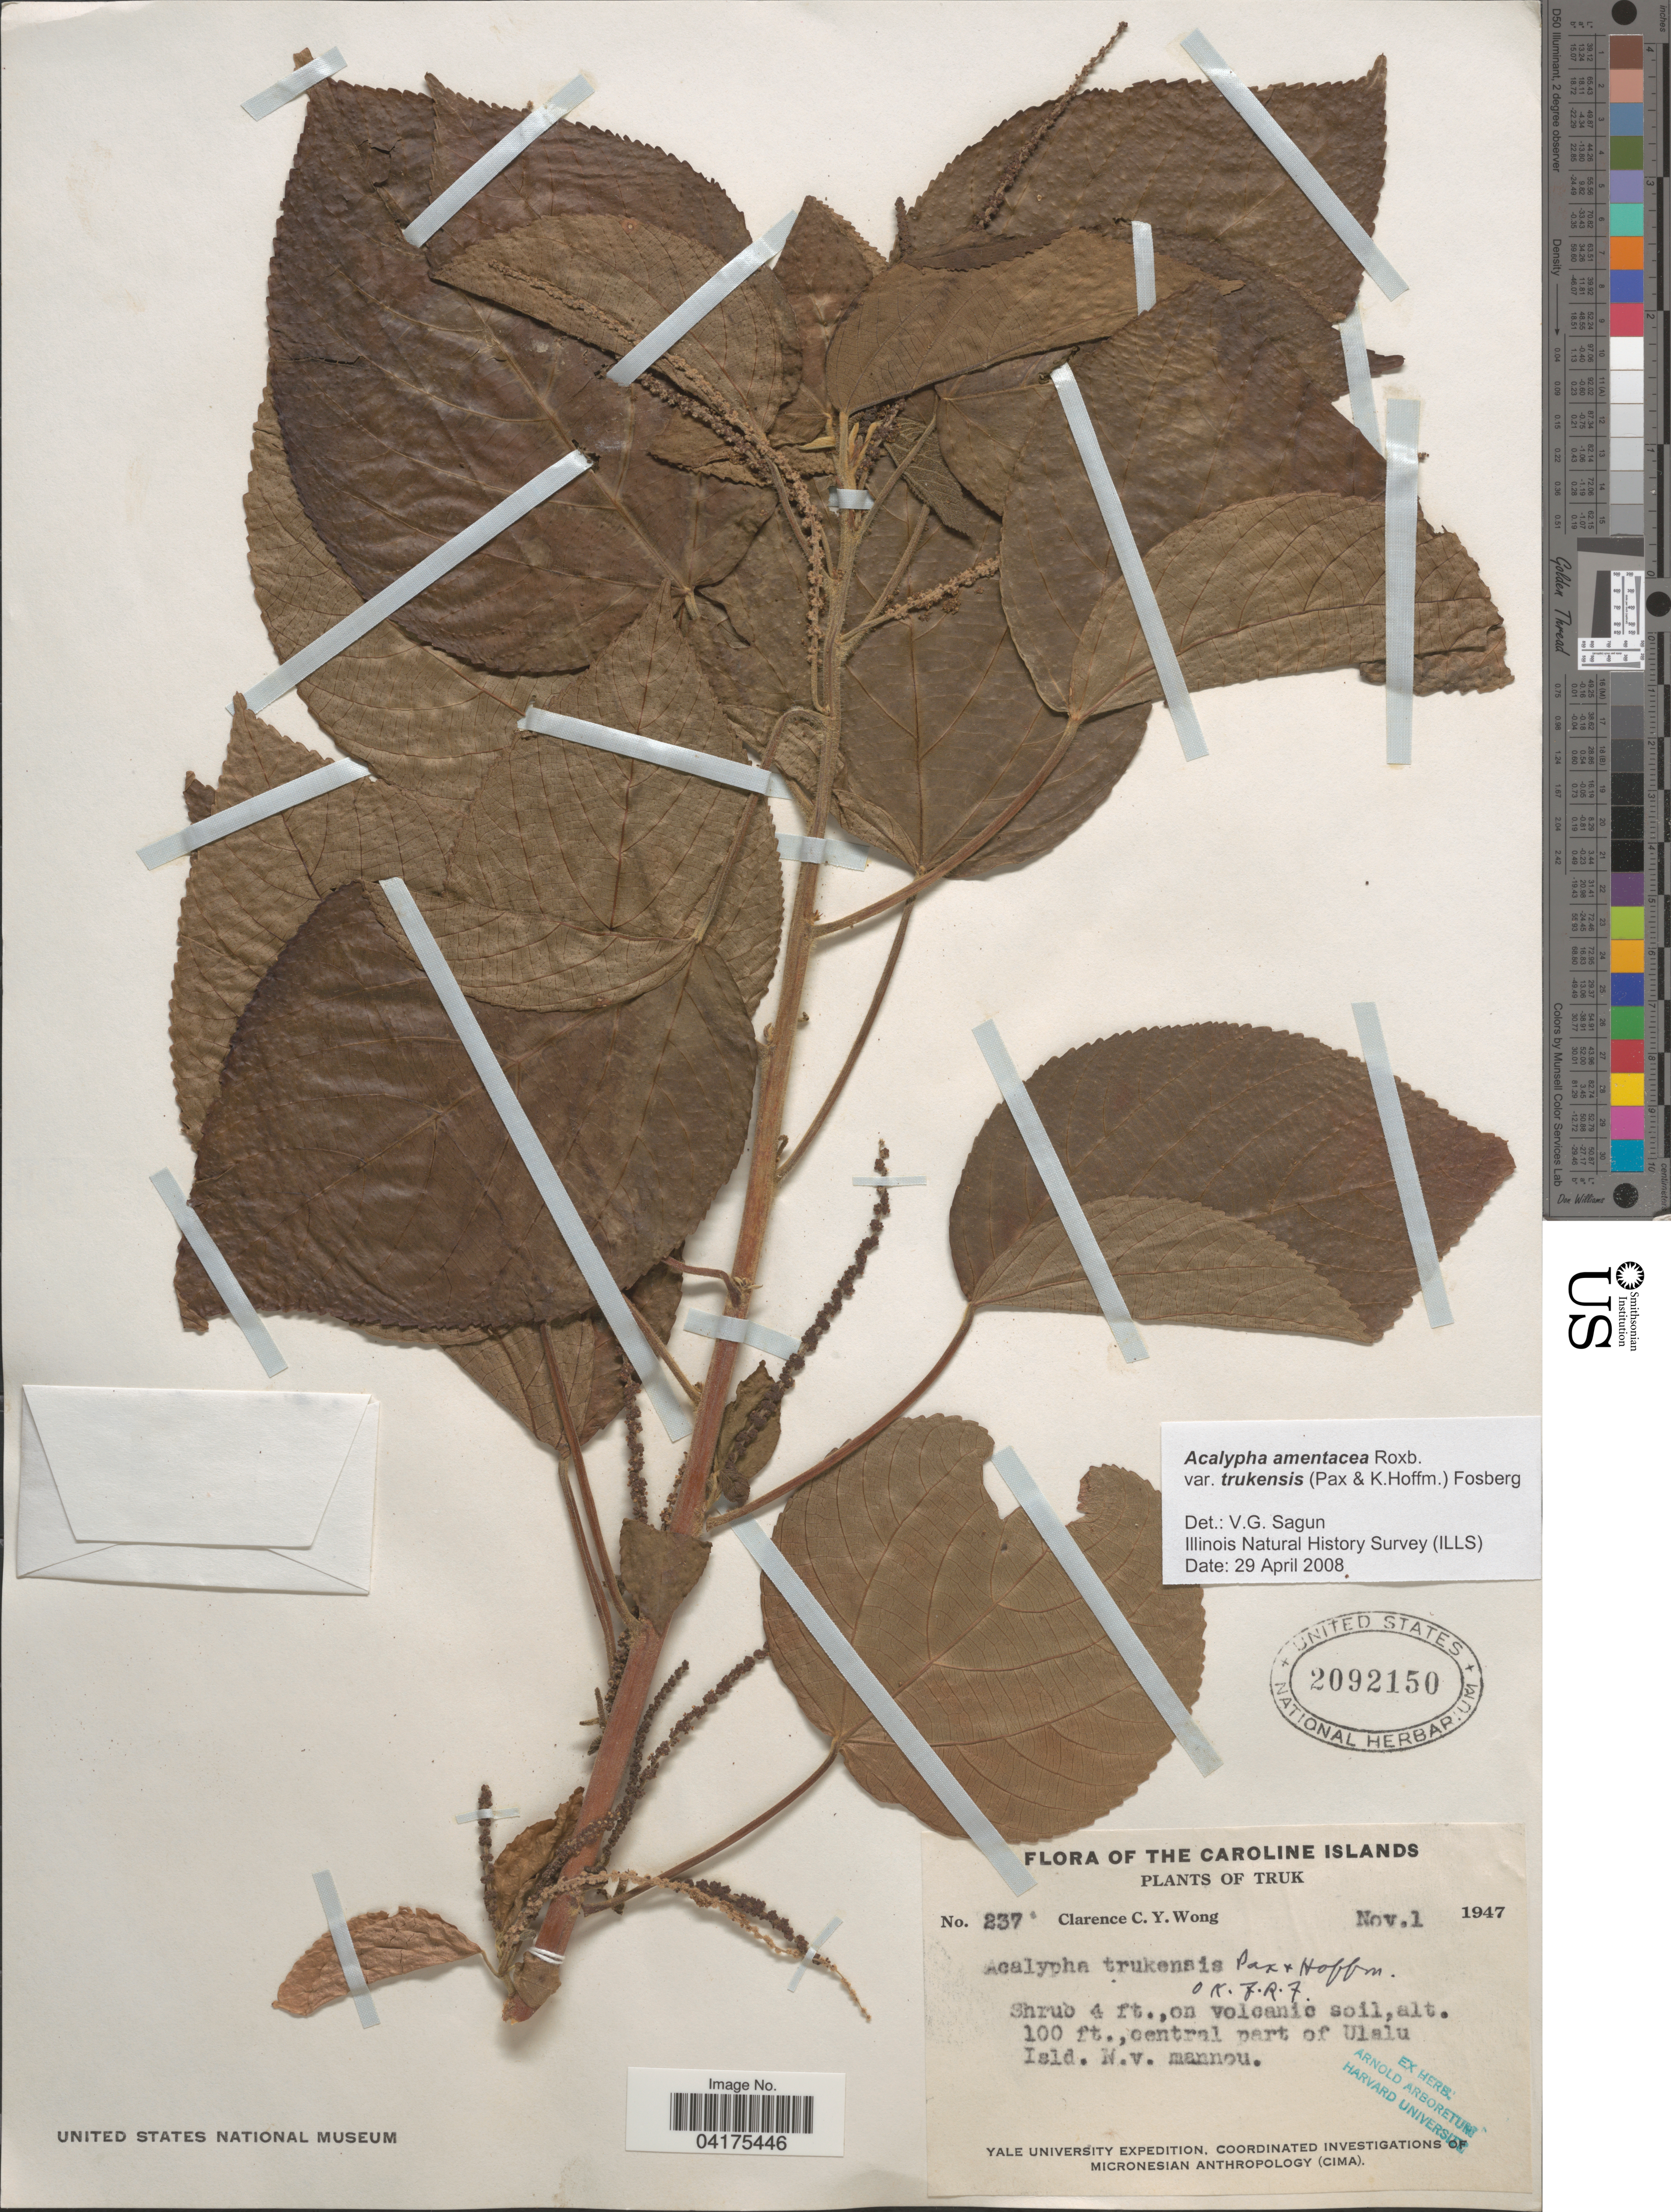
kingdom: Plantae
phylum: Tracheophyta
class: Magnoliopsida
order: Malpighiales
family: Euphorbiaceae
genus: Acalypha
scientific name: Acalypha amentacea var. trukensis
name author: (Pax & Hoffm.) Fosberg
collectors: C. Y. C. Wong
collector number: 237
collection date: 1947-11-01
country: Micronesia, Federated States of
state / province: Truk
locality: The Caroline Islands. Yale University Expedition.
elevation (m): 30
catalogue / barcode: US 2092150